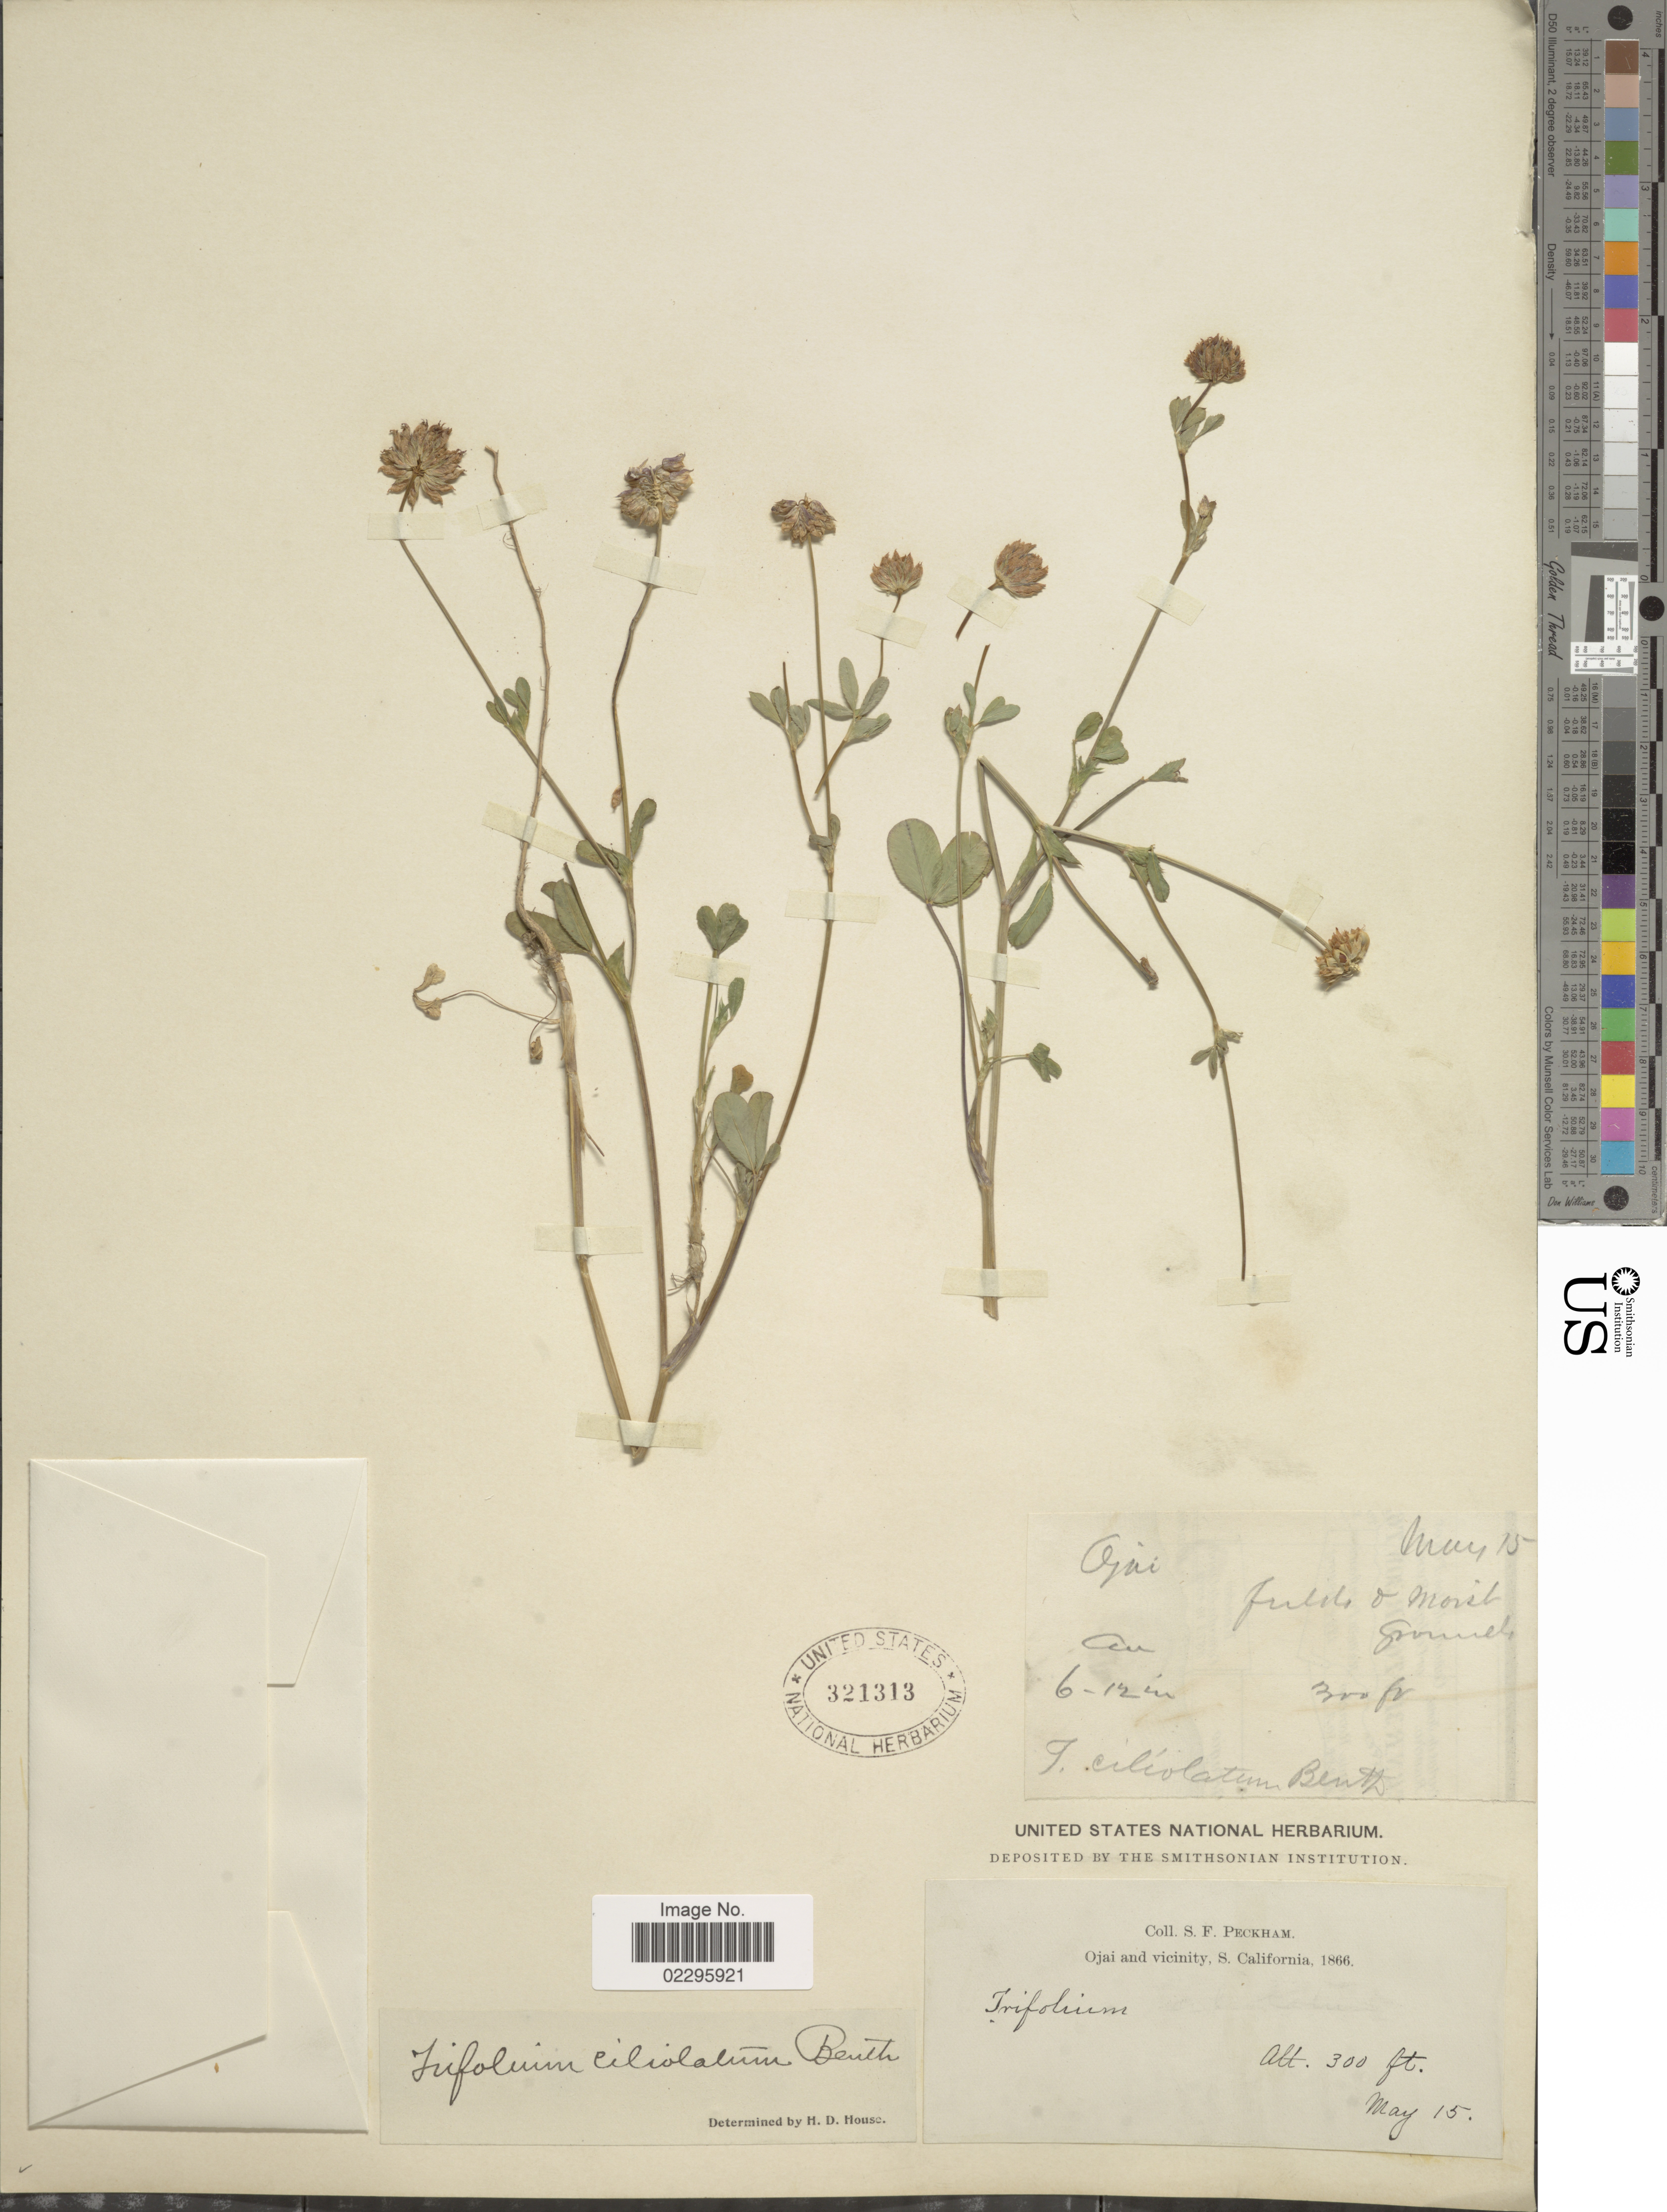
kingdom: Plantae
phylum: Tracheophyta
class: Magnoliopsida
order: Fabales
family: Fabaceae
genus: Trifolium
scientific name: Trifolium ciliolatum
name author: Benth.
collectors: S. Peckham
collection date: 1866-05-15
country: United States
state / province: California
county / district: Ventura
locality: Ojai and vicinity, S. California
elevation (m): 91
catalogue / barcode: US 321313